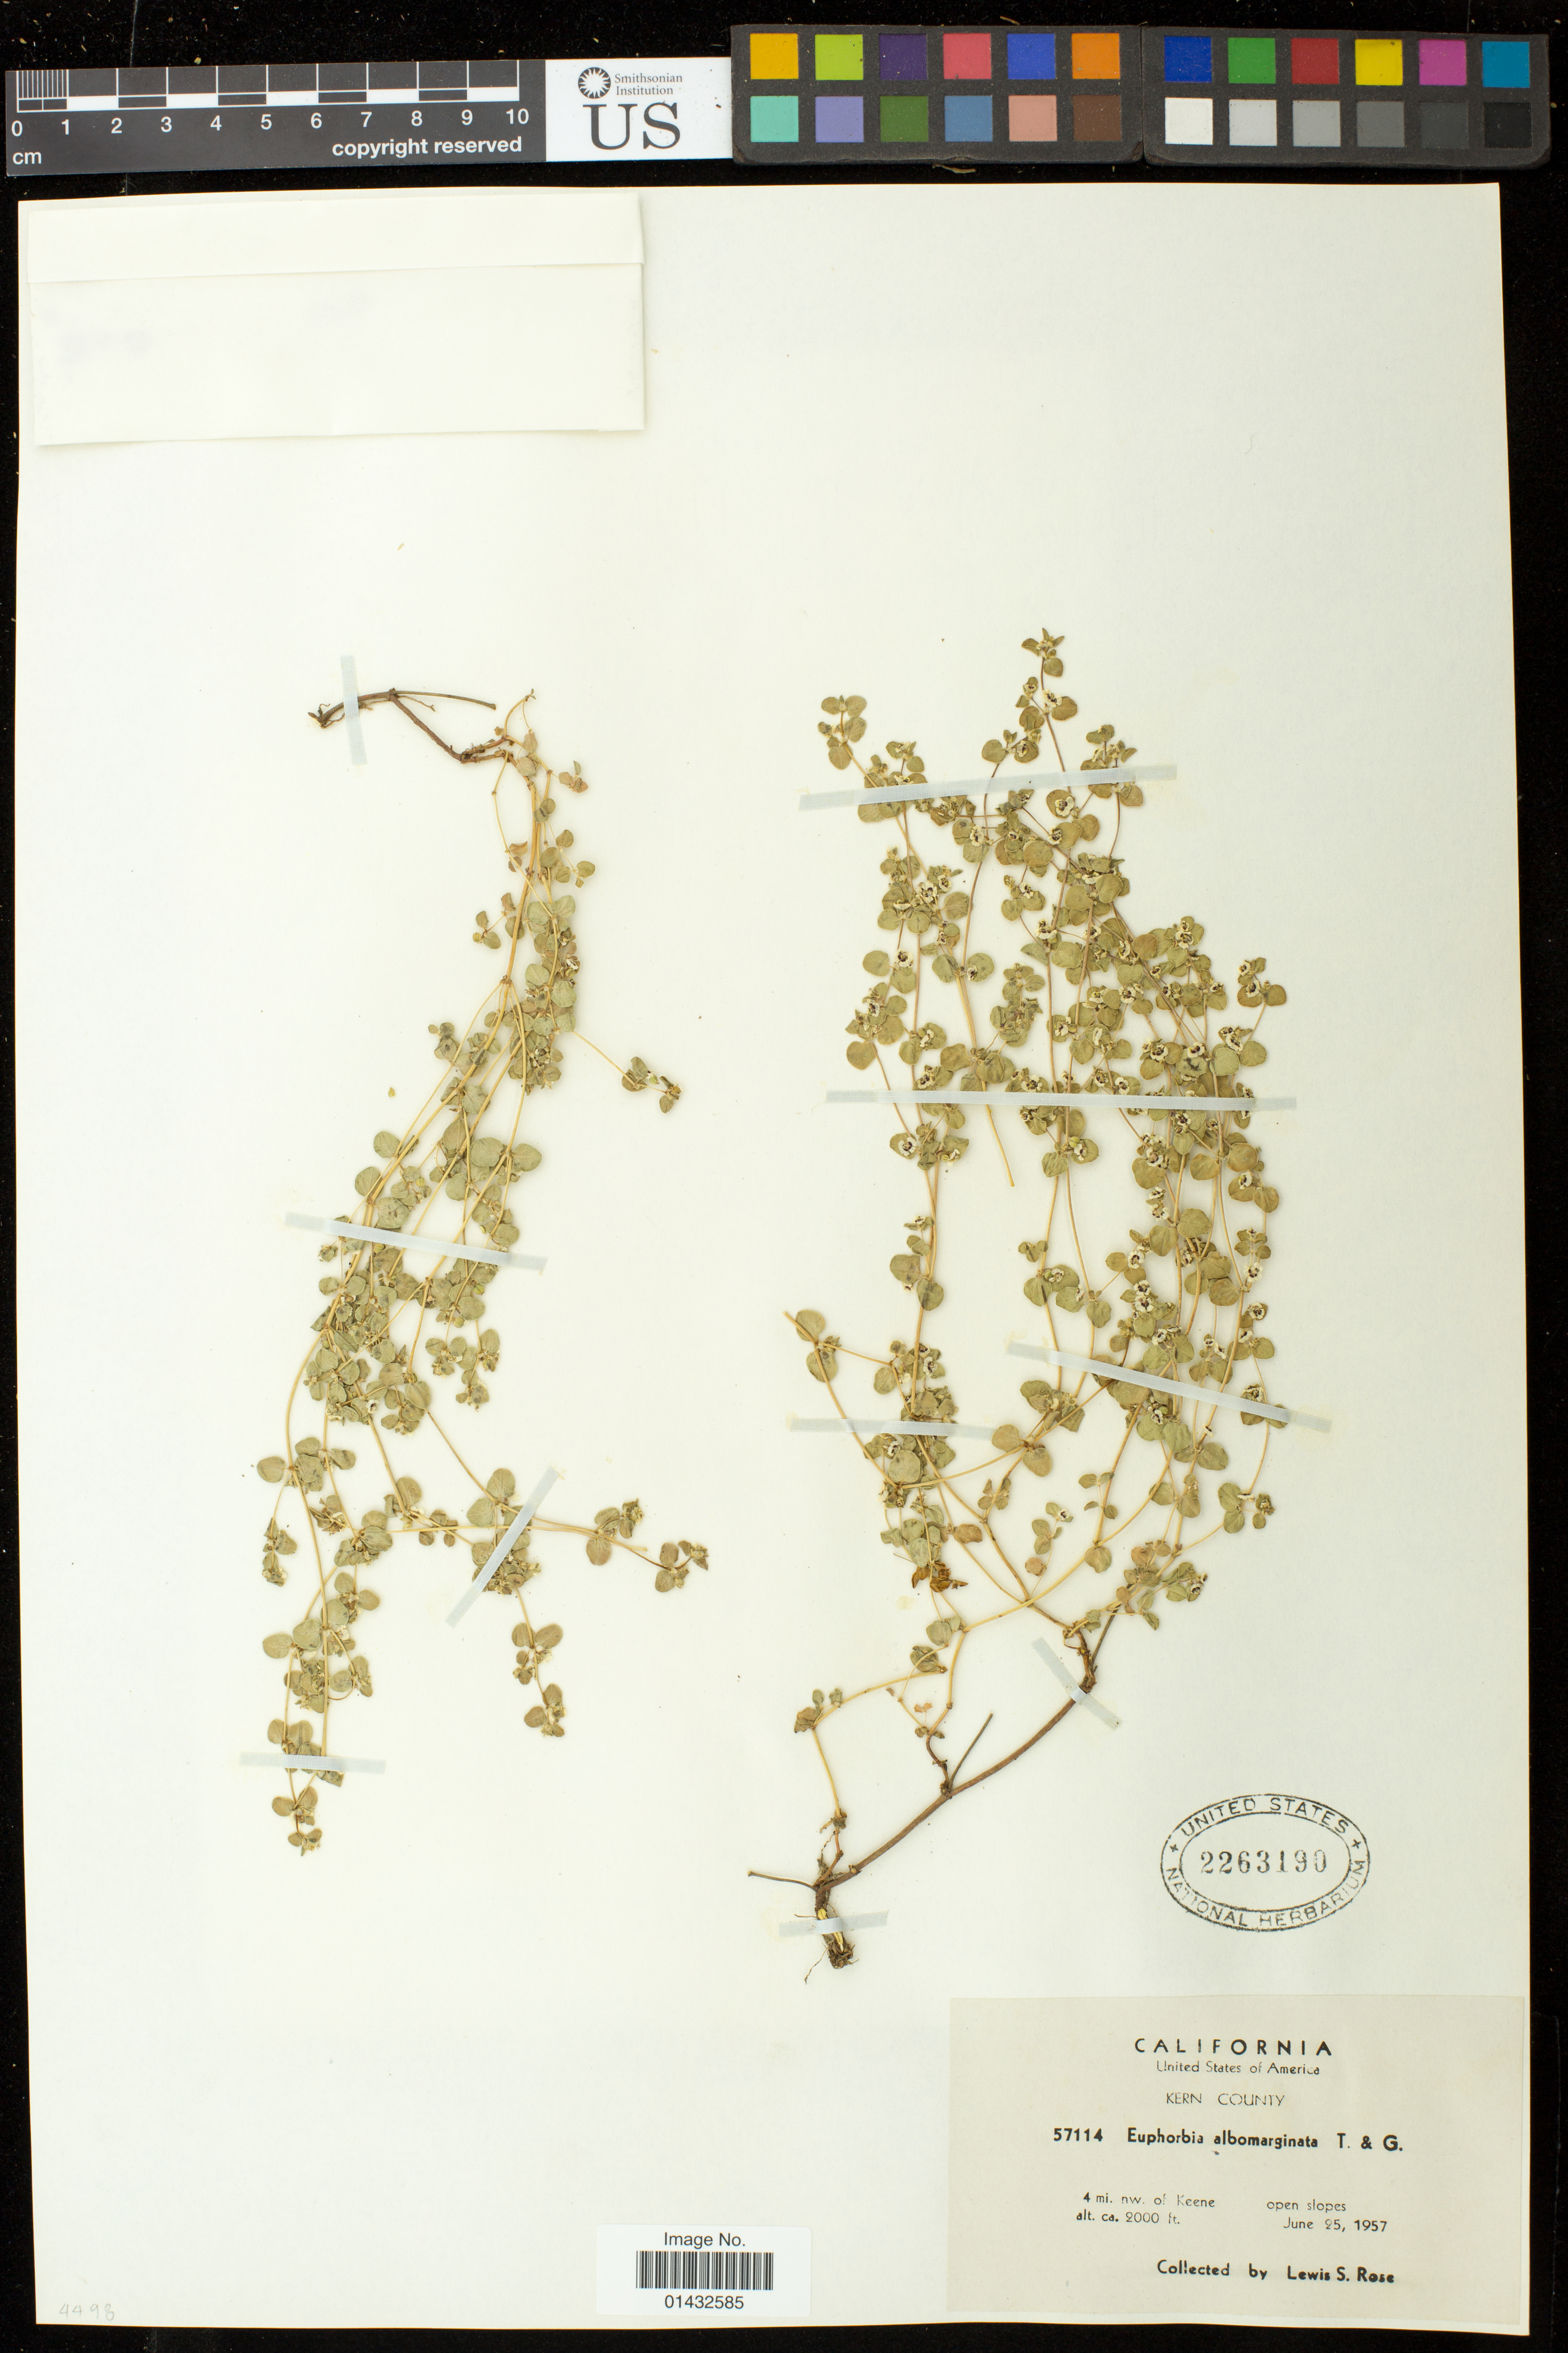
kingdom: Plantae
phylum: Tracheophyta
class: Magnoliopsida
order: Malpighiales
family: Euphorbiaceae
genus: Euphorbia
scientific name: Euphorbia albomarginata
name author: Torr. & A. Gray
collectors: L. S. Rose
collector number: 57114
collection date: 1957-06-25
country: United States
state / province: California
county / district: Kern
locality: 4 mi. nw of Keene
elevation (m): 610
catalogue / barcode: US 2263190